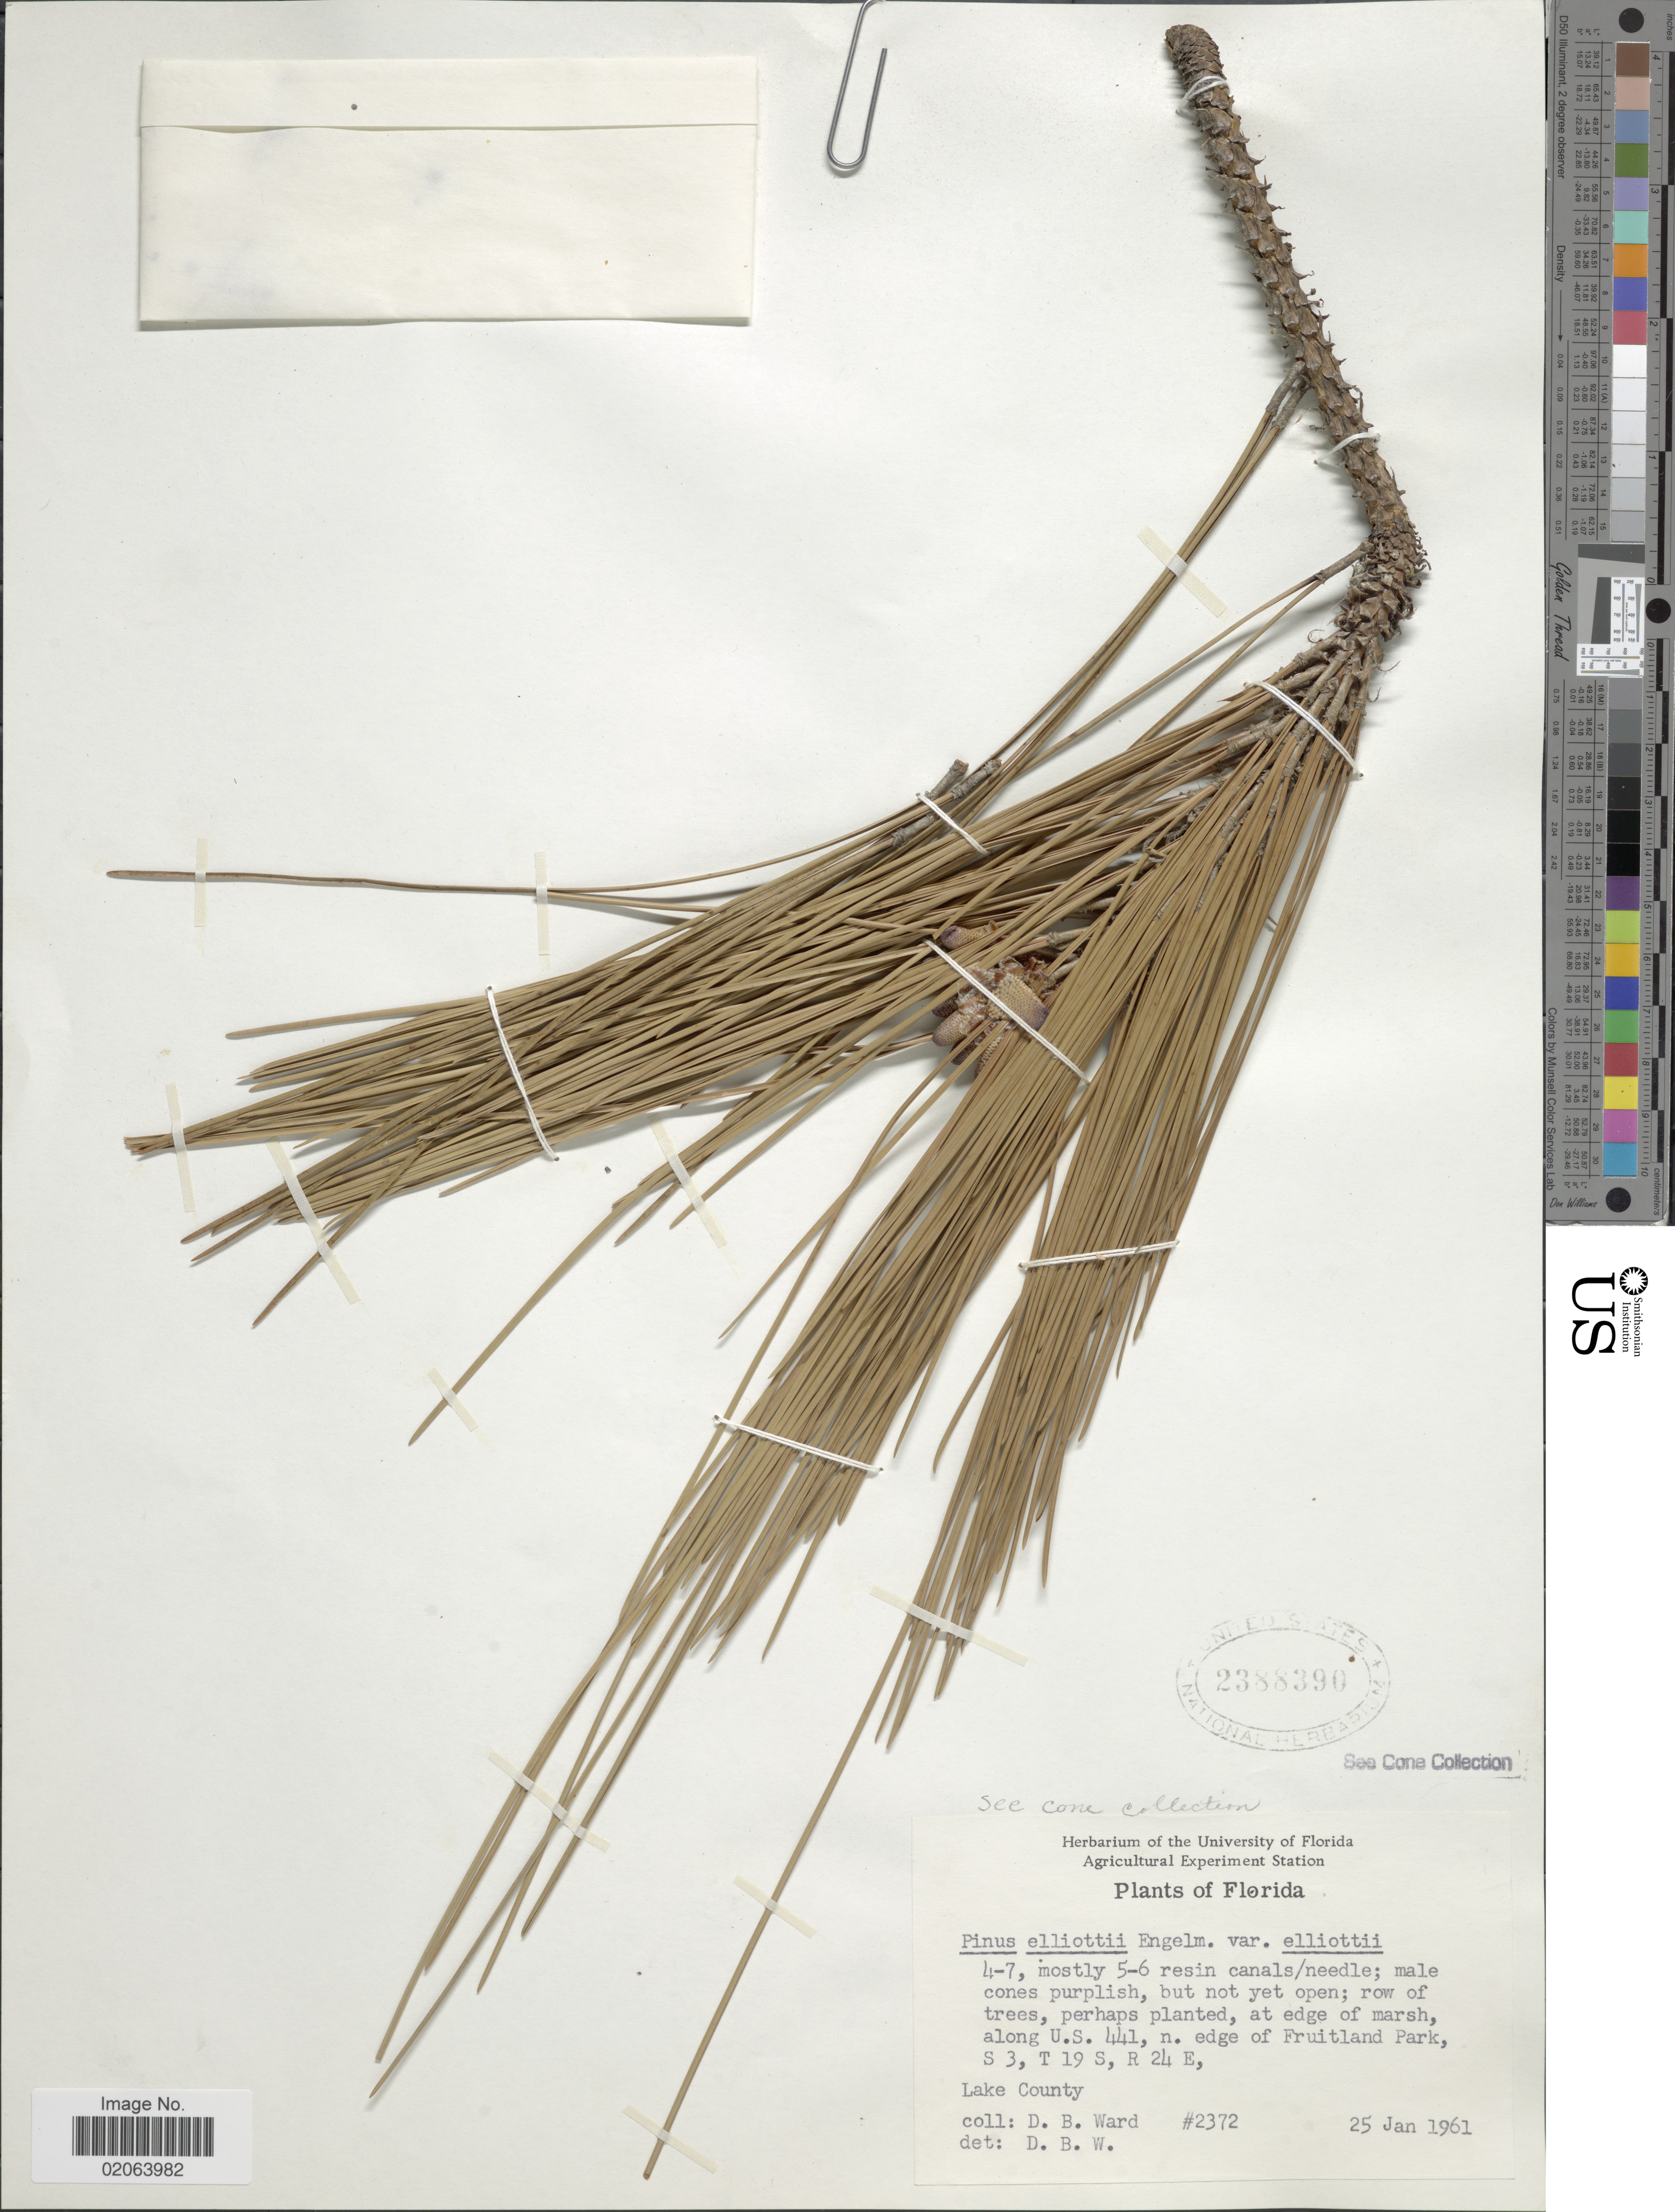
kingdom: Plantae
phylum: Tracheophyta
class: Pinopsida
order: Pinales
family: Pinaceae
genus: Pinus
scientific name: Pinus elliottii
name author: Engelm.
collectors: D. B. Ward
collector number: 2372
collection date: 1961-01-25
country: United States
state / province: Florida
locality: Along U.S. 441, n. edge of Fruitland Park, S 3, T 19 S, R 24 E, Lake County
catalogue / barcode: US 2388390